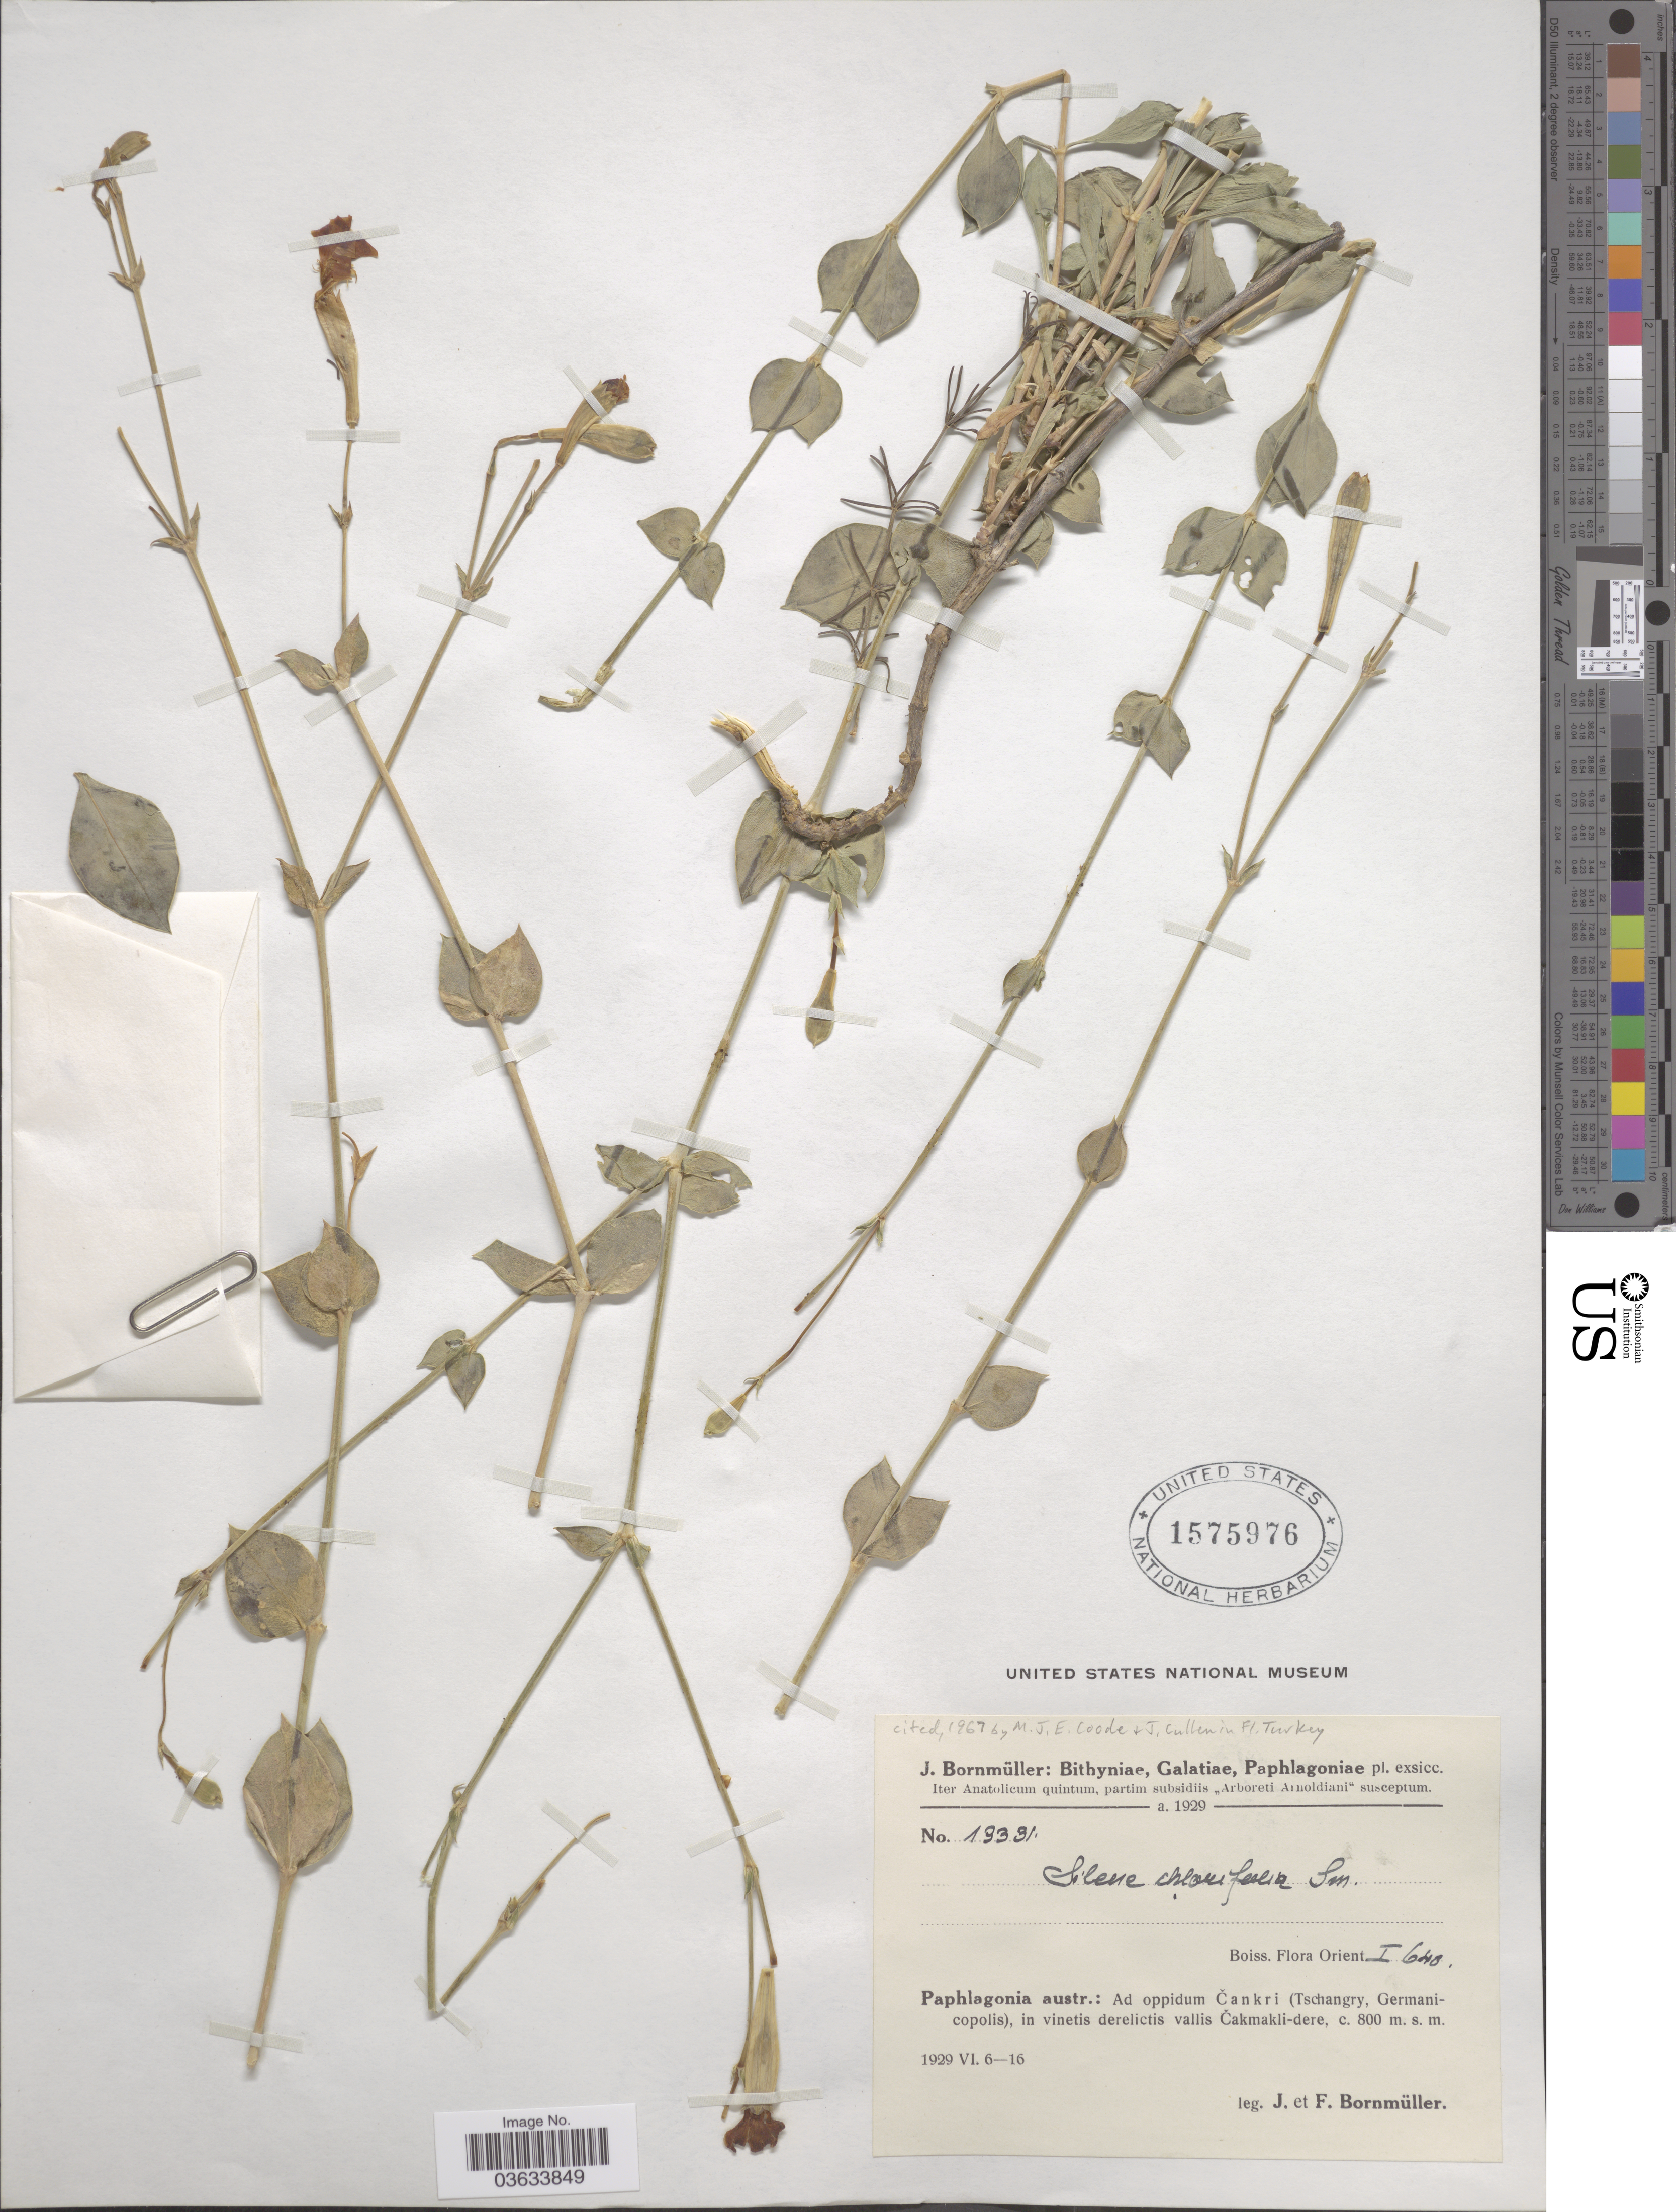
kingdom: Plantae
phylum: Tracheophyta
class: Magnoliopsida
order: Caryophyllales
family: Caryophyllaceae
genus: Silene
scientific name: Silene chlorifolia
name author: Sm.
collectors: J. Bornmüller & F. Bornmüller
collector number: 19331*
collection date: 1929-06-06/1929-06-16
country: Turkey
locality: Paphlagonia austr.: Ad oppidum Čankri (Tschangry, Germanicopolis), in vinetis derelictis vallis Čakmakli-dere.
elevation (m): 800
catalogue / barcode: US 1575975